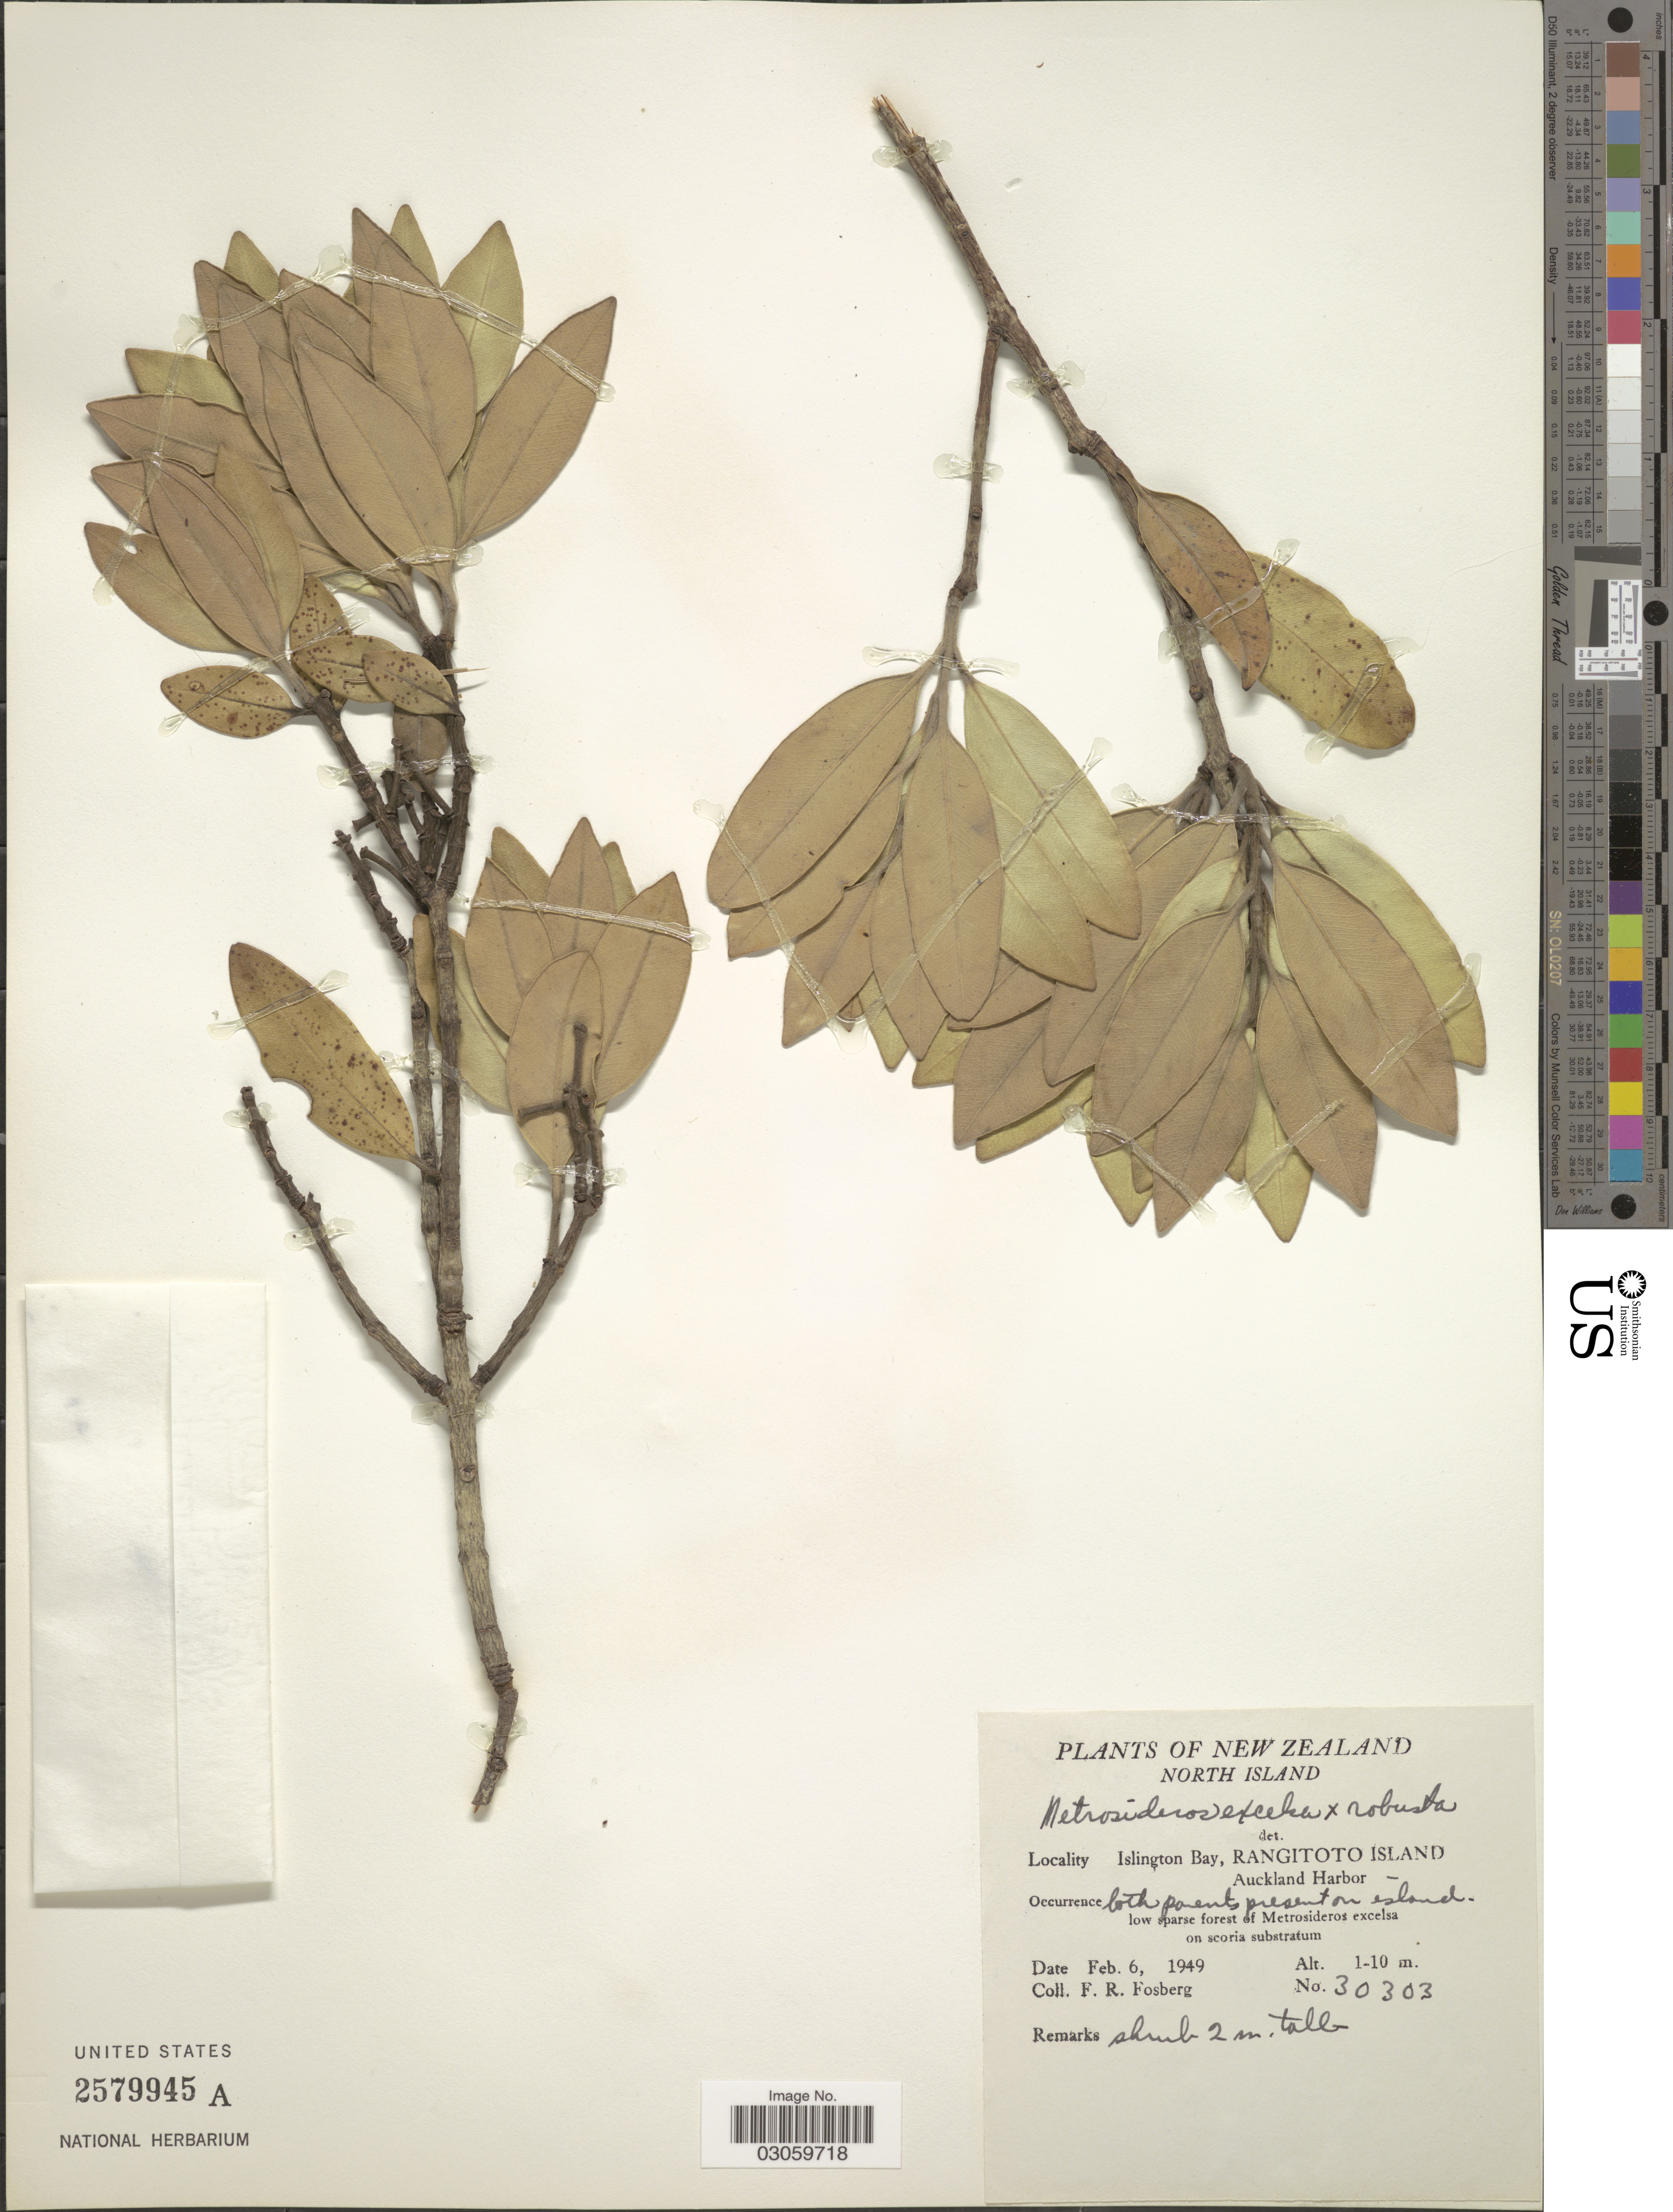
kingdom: Plantae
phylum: Tracheophyta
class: Magnoliopsida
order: Myrtales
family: Myrtaceae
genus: Metrosideros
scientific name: Metrosideros excelsa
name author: Sol. ex Gaertn.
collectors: F. R. Fosberg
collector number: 30303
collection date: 1949-02-06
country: New Zealand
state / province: Auckland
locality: North Island. Islington Bay, Rangitoto Island. Auckland Harbor.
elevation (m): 1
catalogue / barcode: US 2579945A